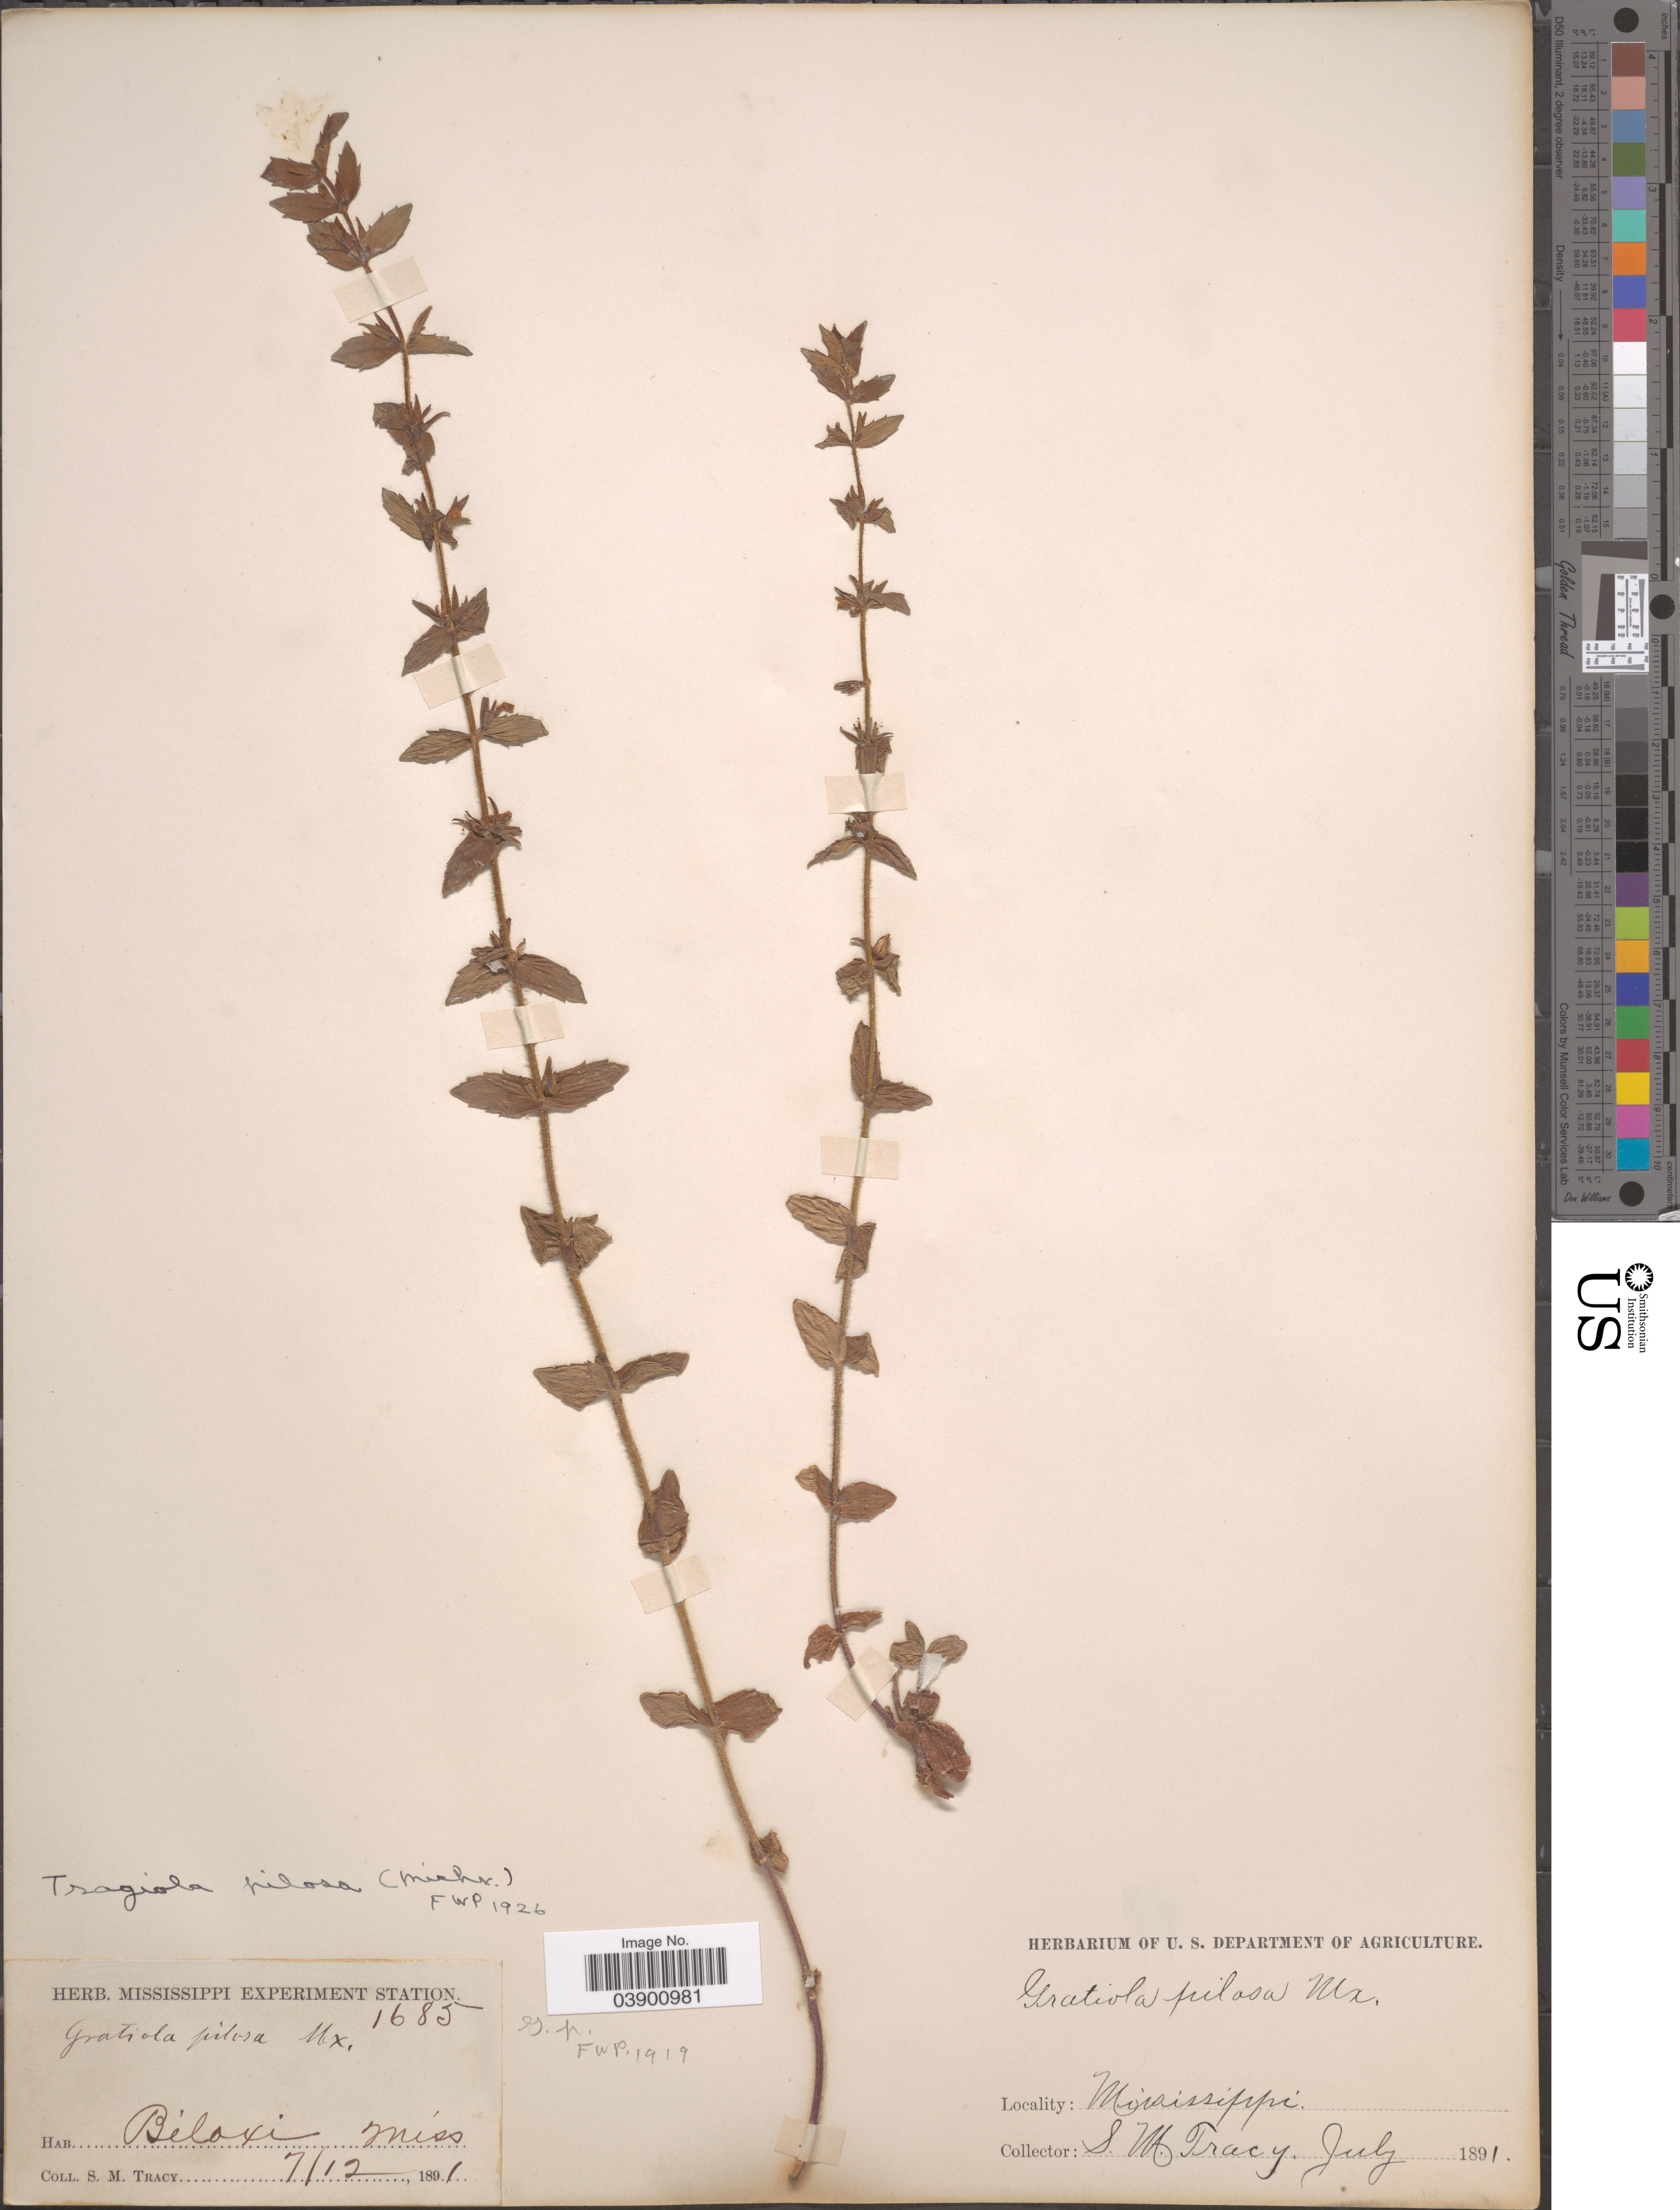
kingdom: Plantae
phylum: Tracheophyta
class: Magnoliopsida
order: Lamiales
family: Plantaginaceae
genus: Gratiola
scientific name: Gratiola pilosa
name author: Michx.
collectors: S. M. Tracy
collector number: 1685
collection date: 1891-07-12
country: United States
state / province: Mississippi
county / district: Harrison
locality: Biloxi.